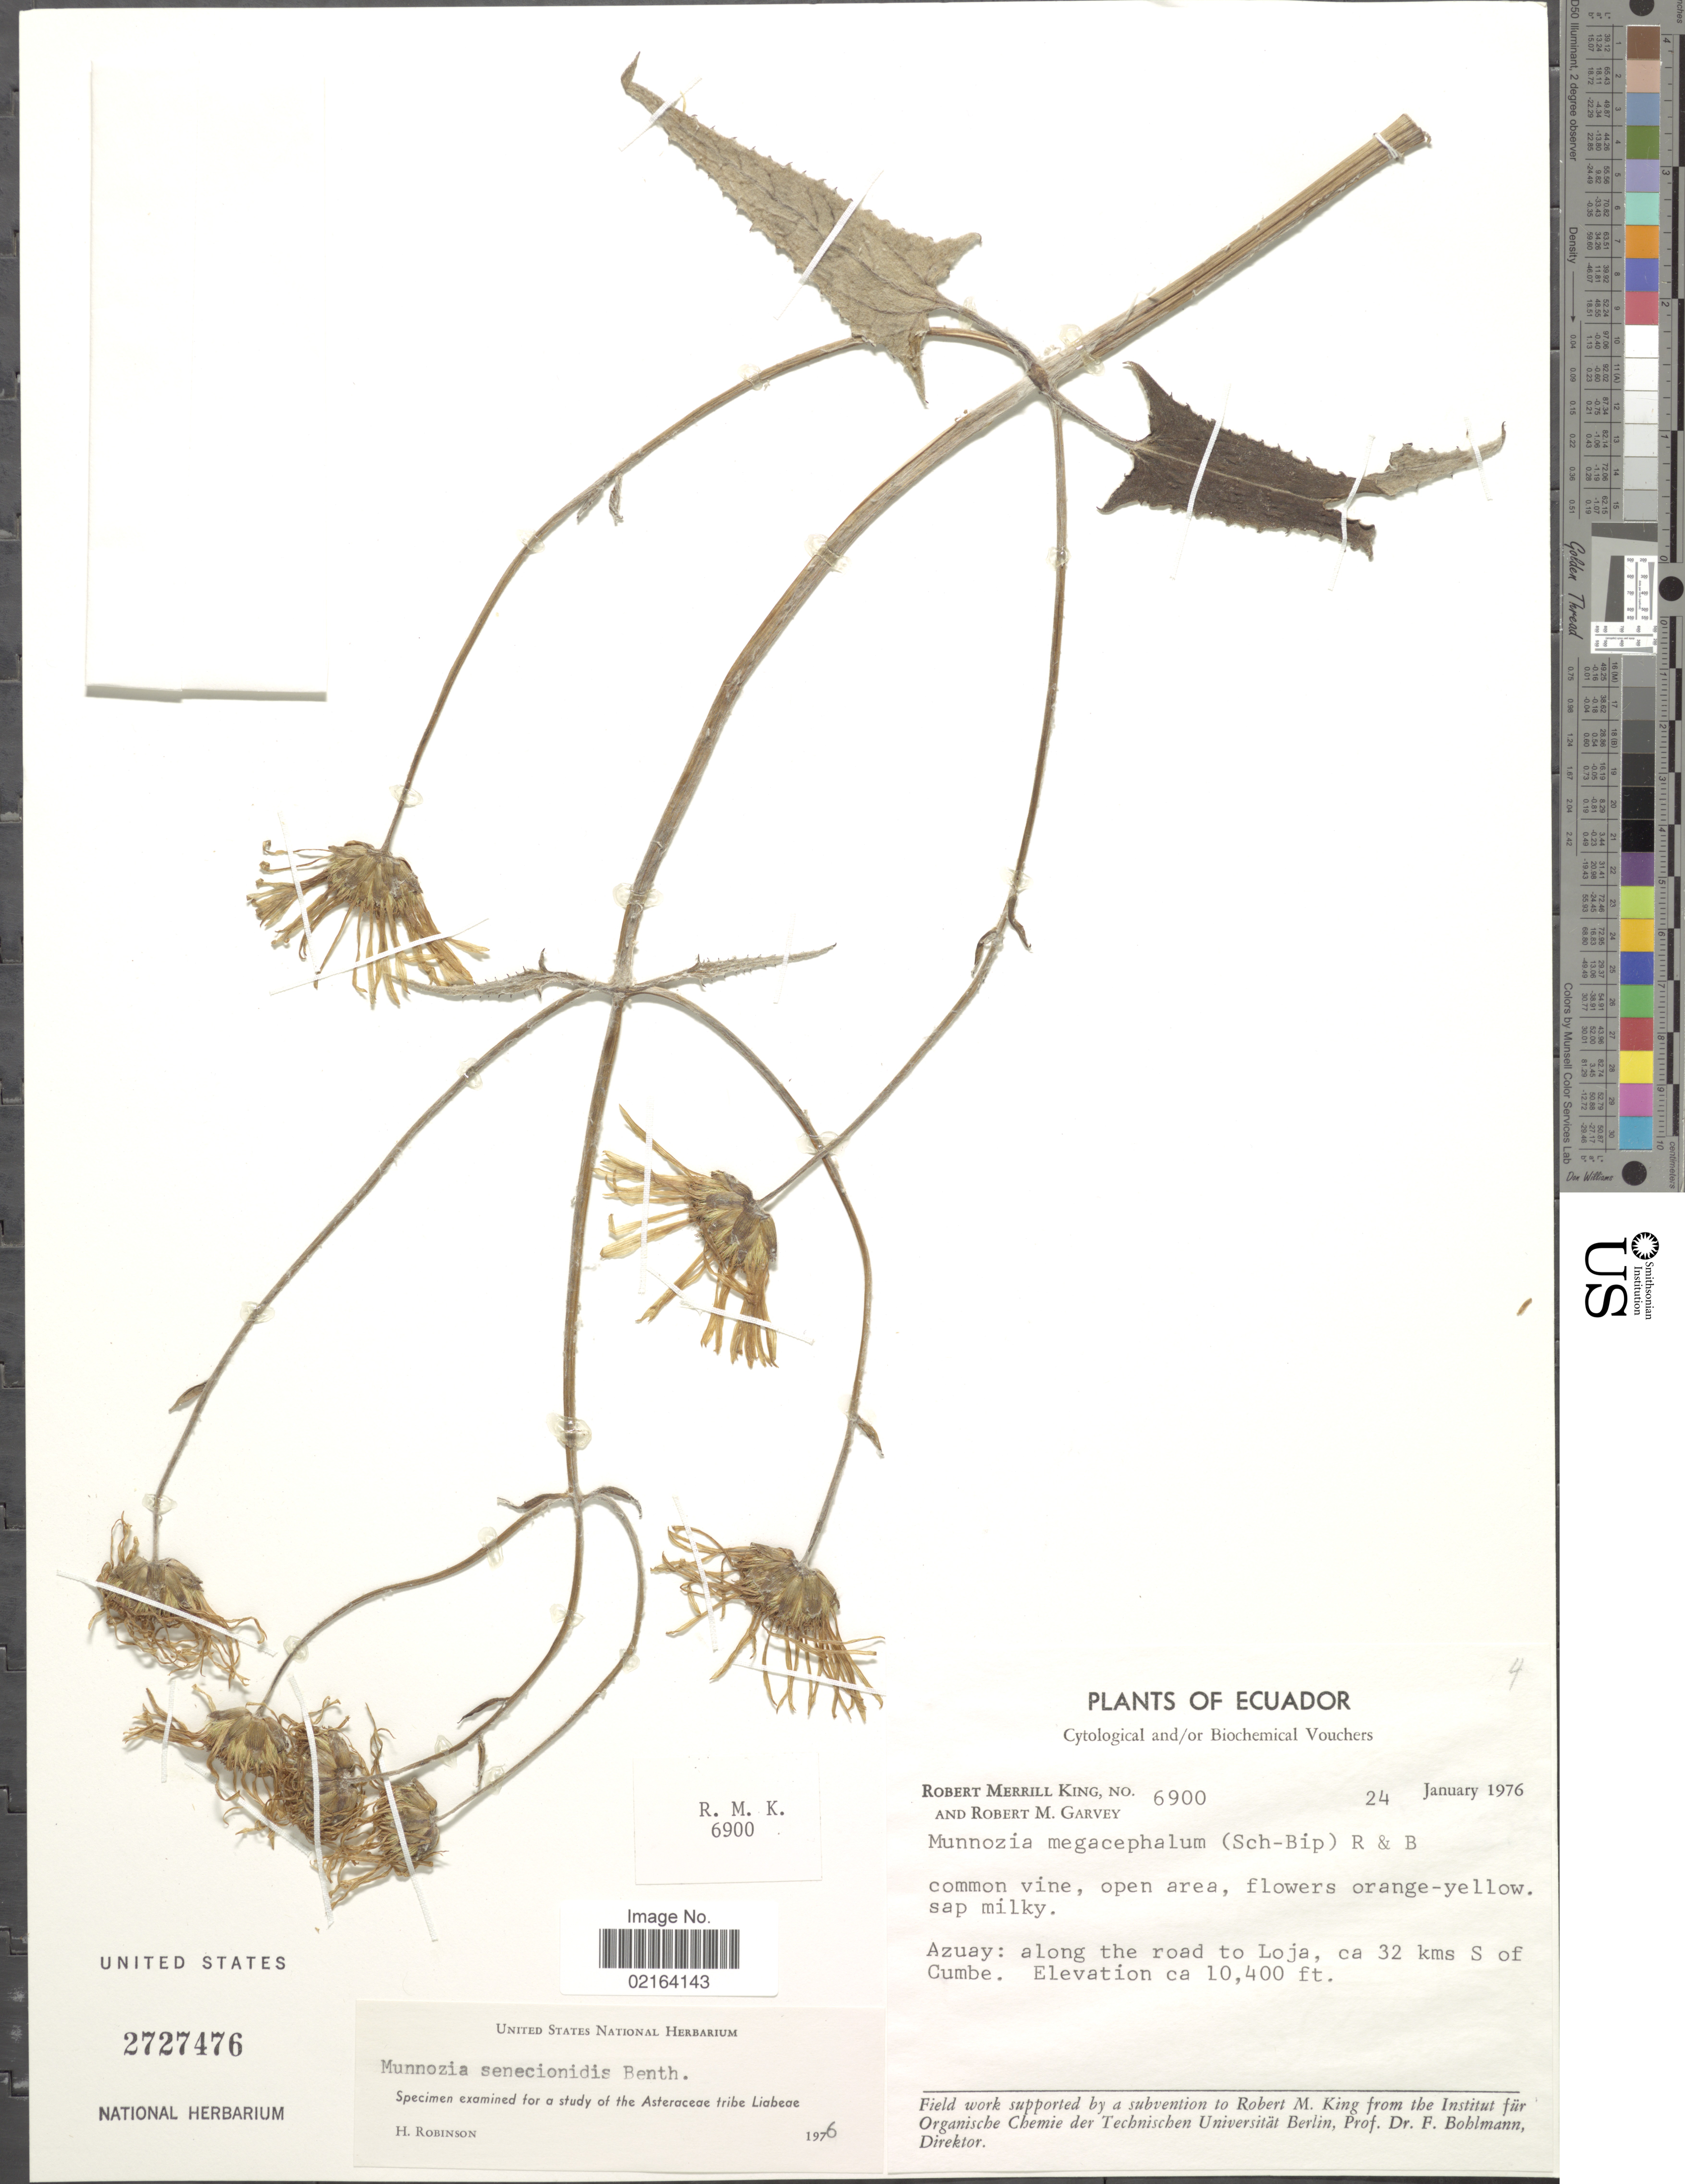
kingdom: Plantae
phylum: Tracheophyta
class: Magnoliopsida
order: Asterales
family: Asteraceae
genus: Munnozia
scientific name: Munnozia senecionidis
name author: Benth.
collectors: R. M. King & R. Garvey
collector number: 6900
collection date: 1976-01-24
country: Ecuador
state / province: Azuay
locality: Azuay: along the road to Loja, 32 kms S of Cumbe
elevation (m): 3170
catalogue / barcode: US 2727476